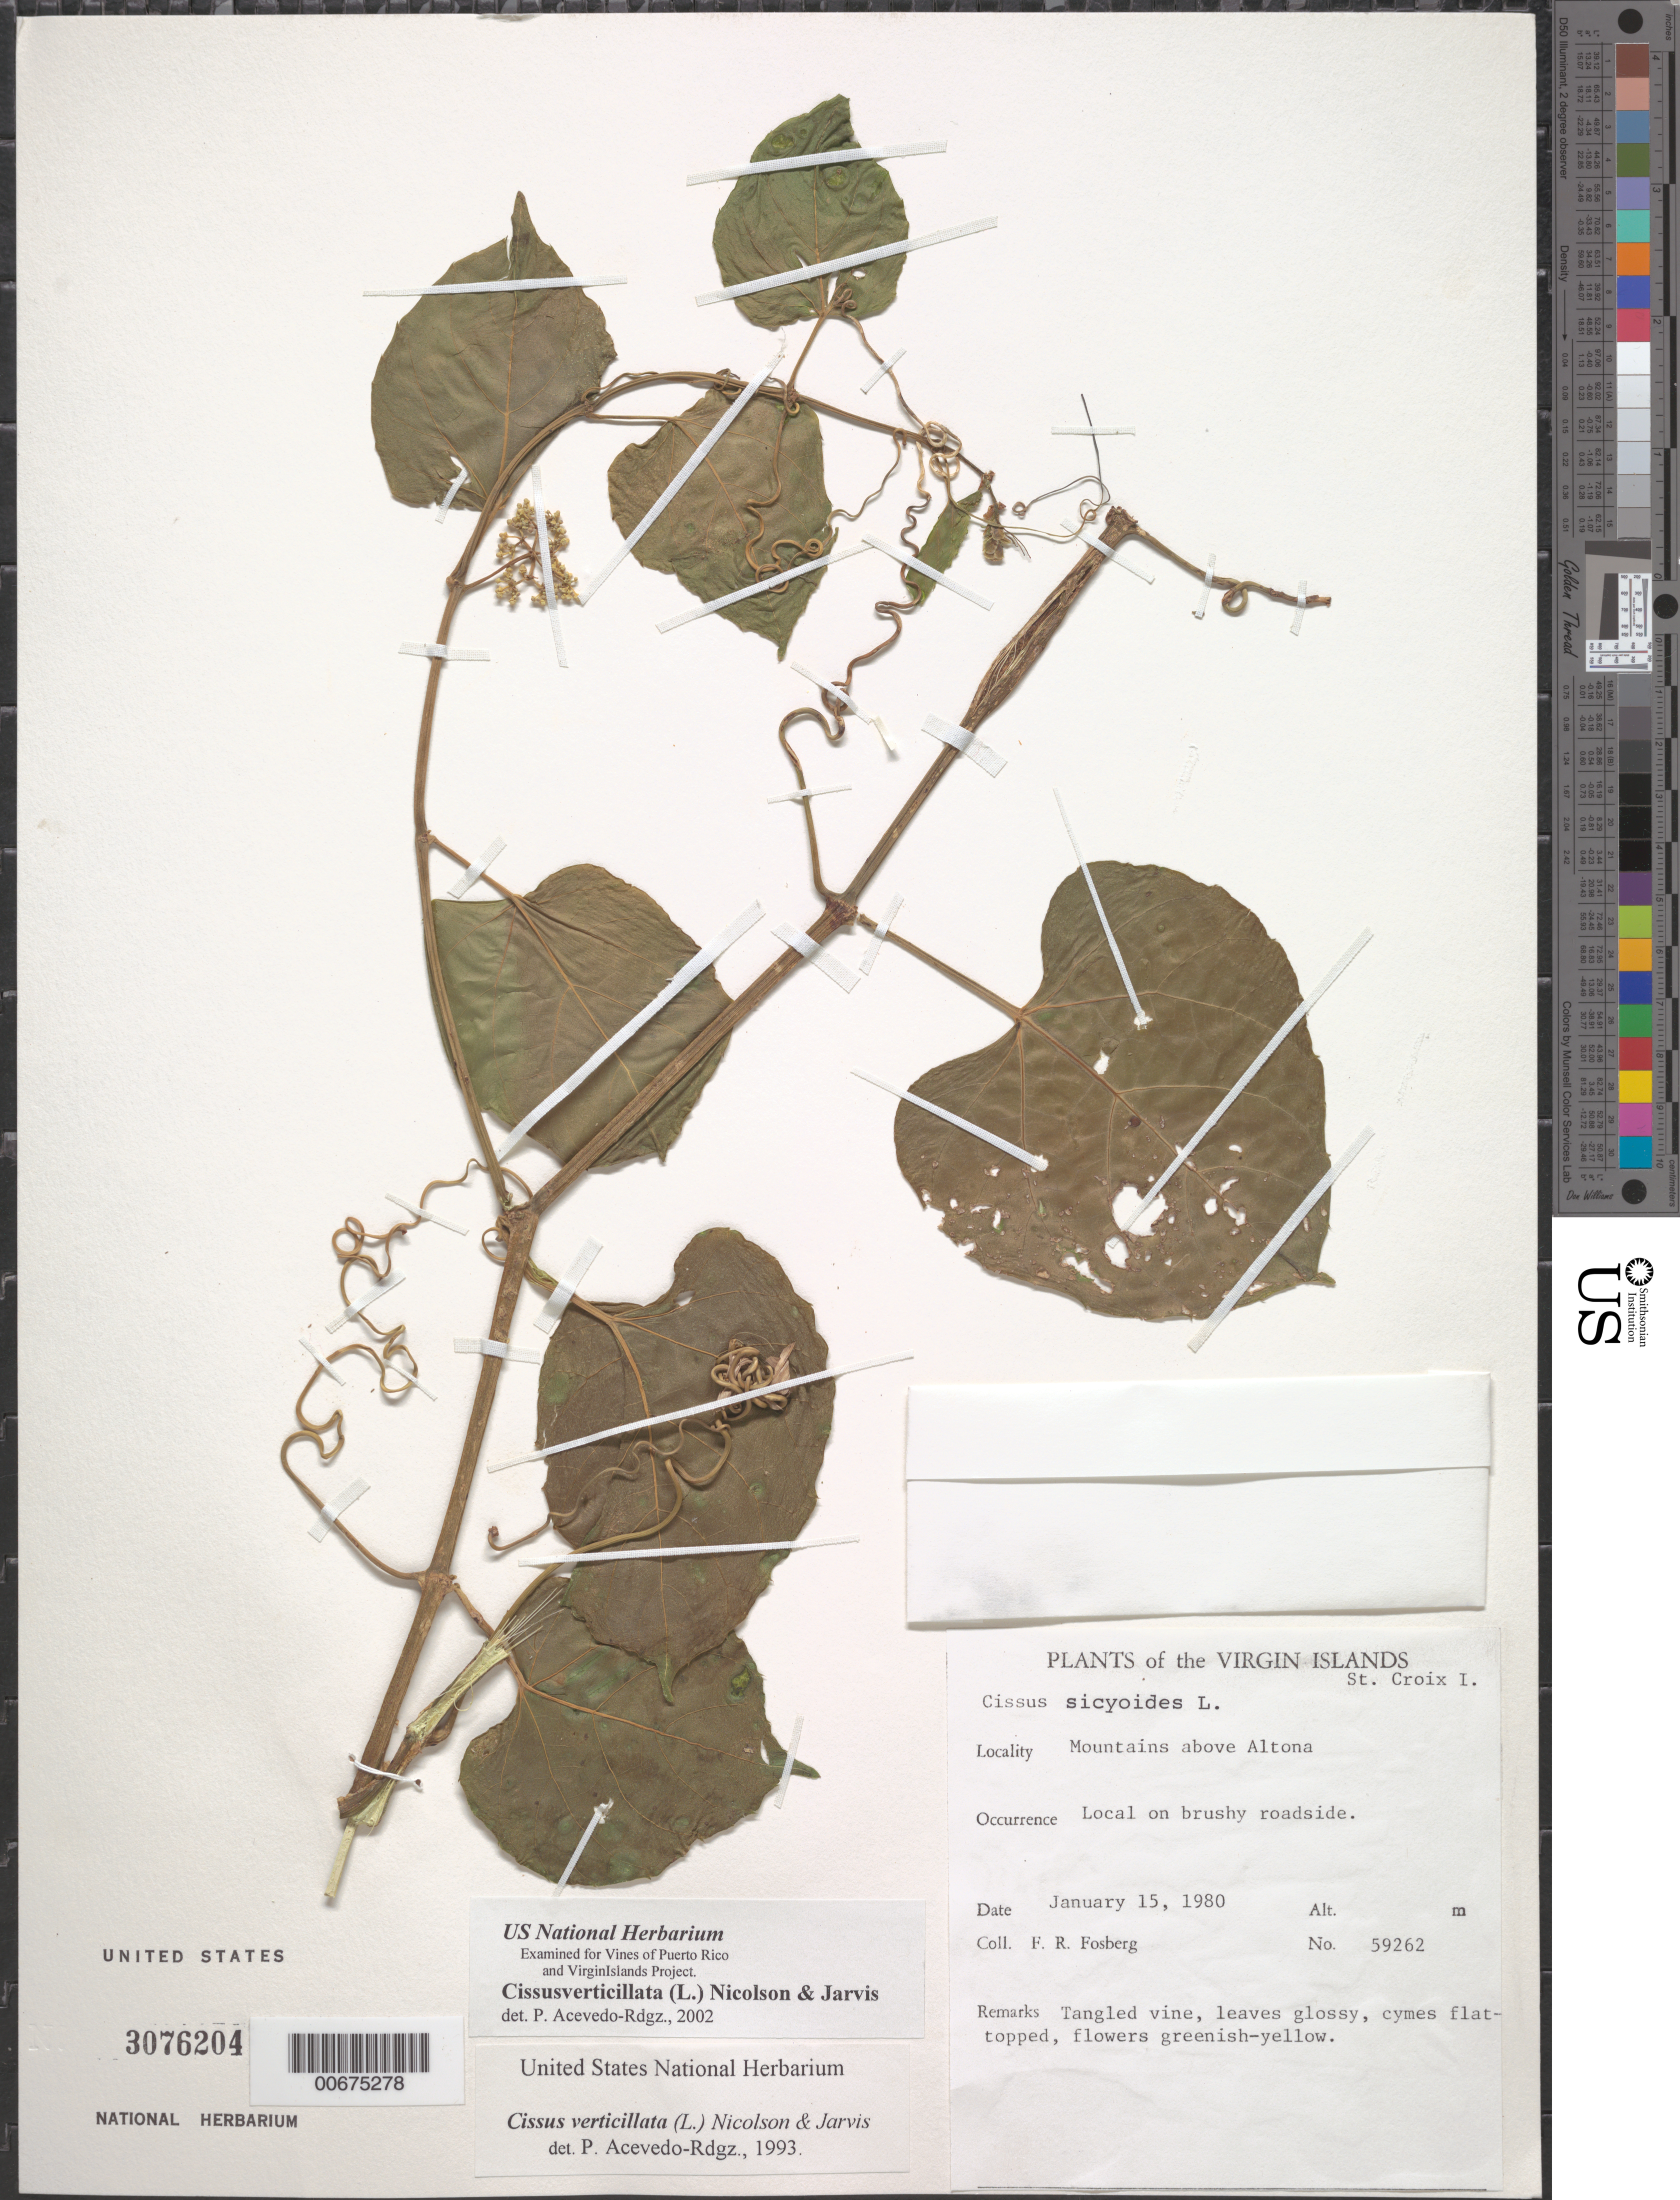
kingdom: Plantae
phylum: Tracheophyta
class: Magnoliopsida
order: Vitales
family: Vitaceae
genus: Cissus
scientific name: Cissus verticillata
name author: (L.) Nicolson & C.E. Jarvis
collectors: F. R. Fosberg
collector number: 59262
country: U.S. Virgin Islands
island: St. Croix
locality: St. Croix; mountains above Altona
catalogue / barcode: US 3076204